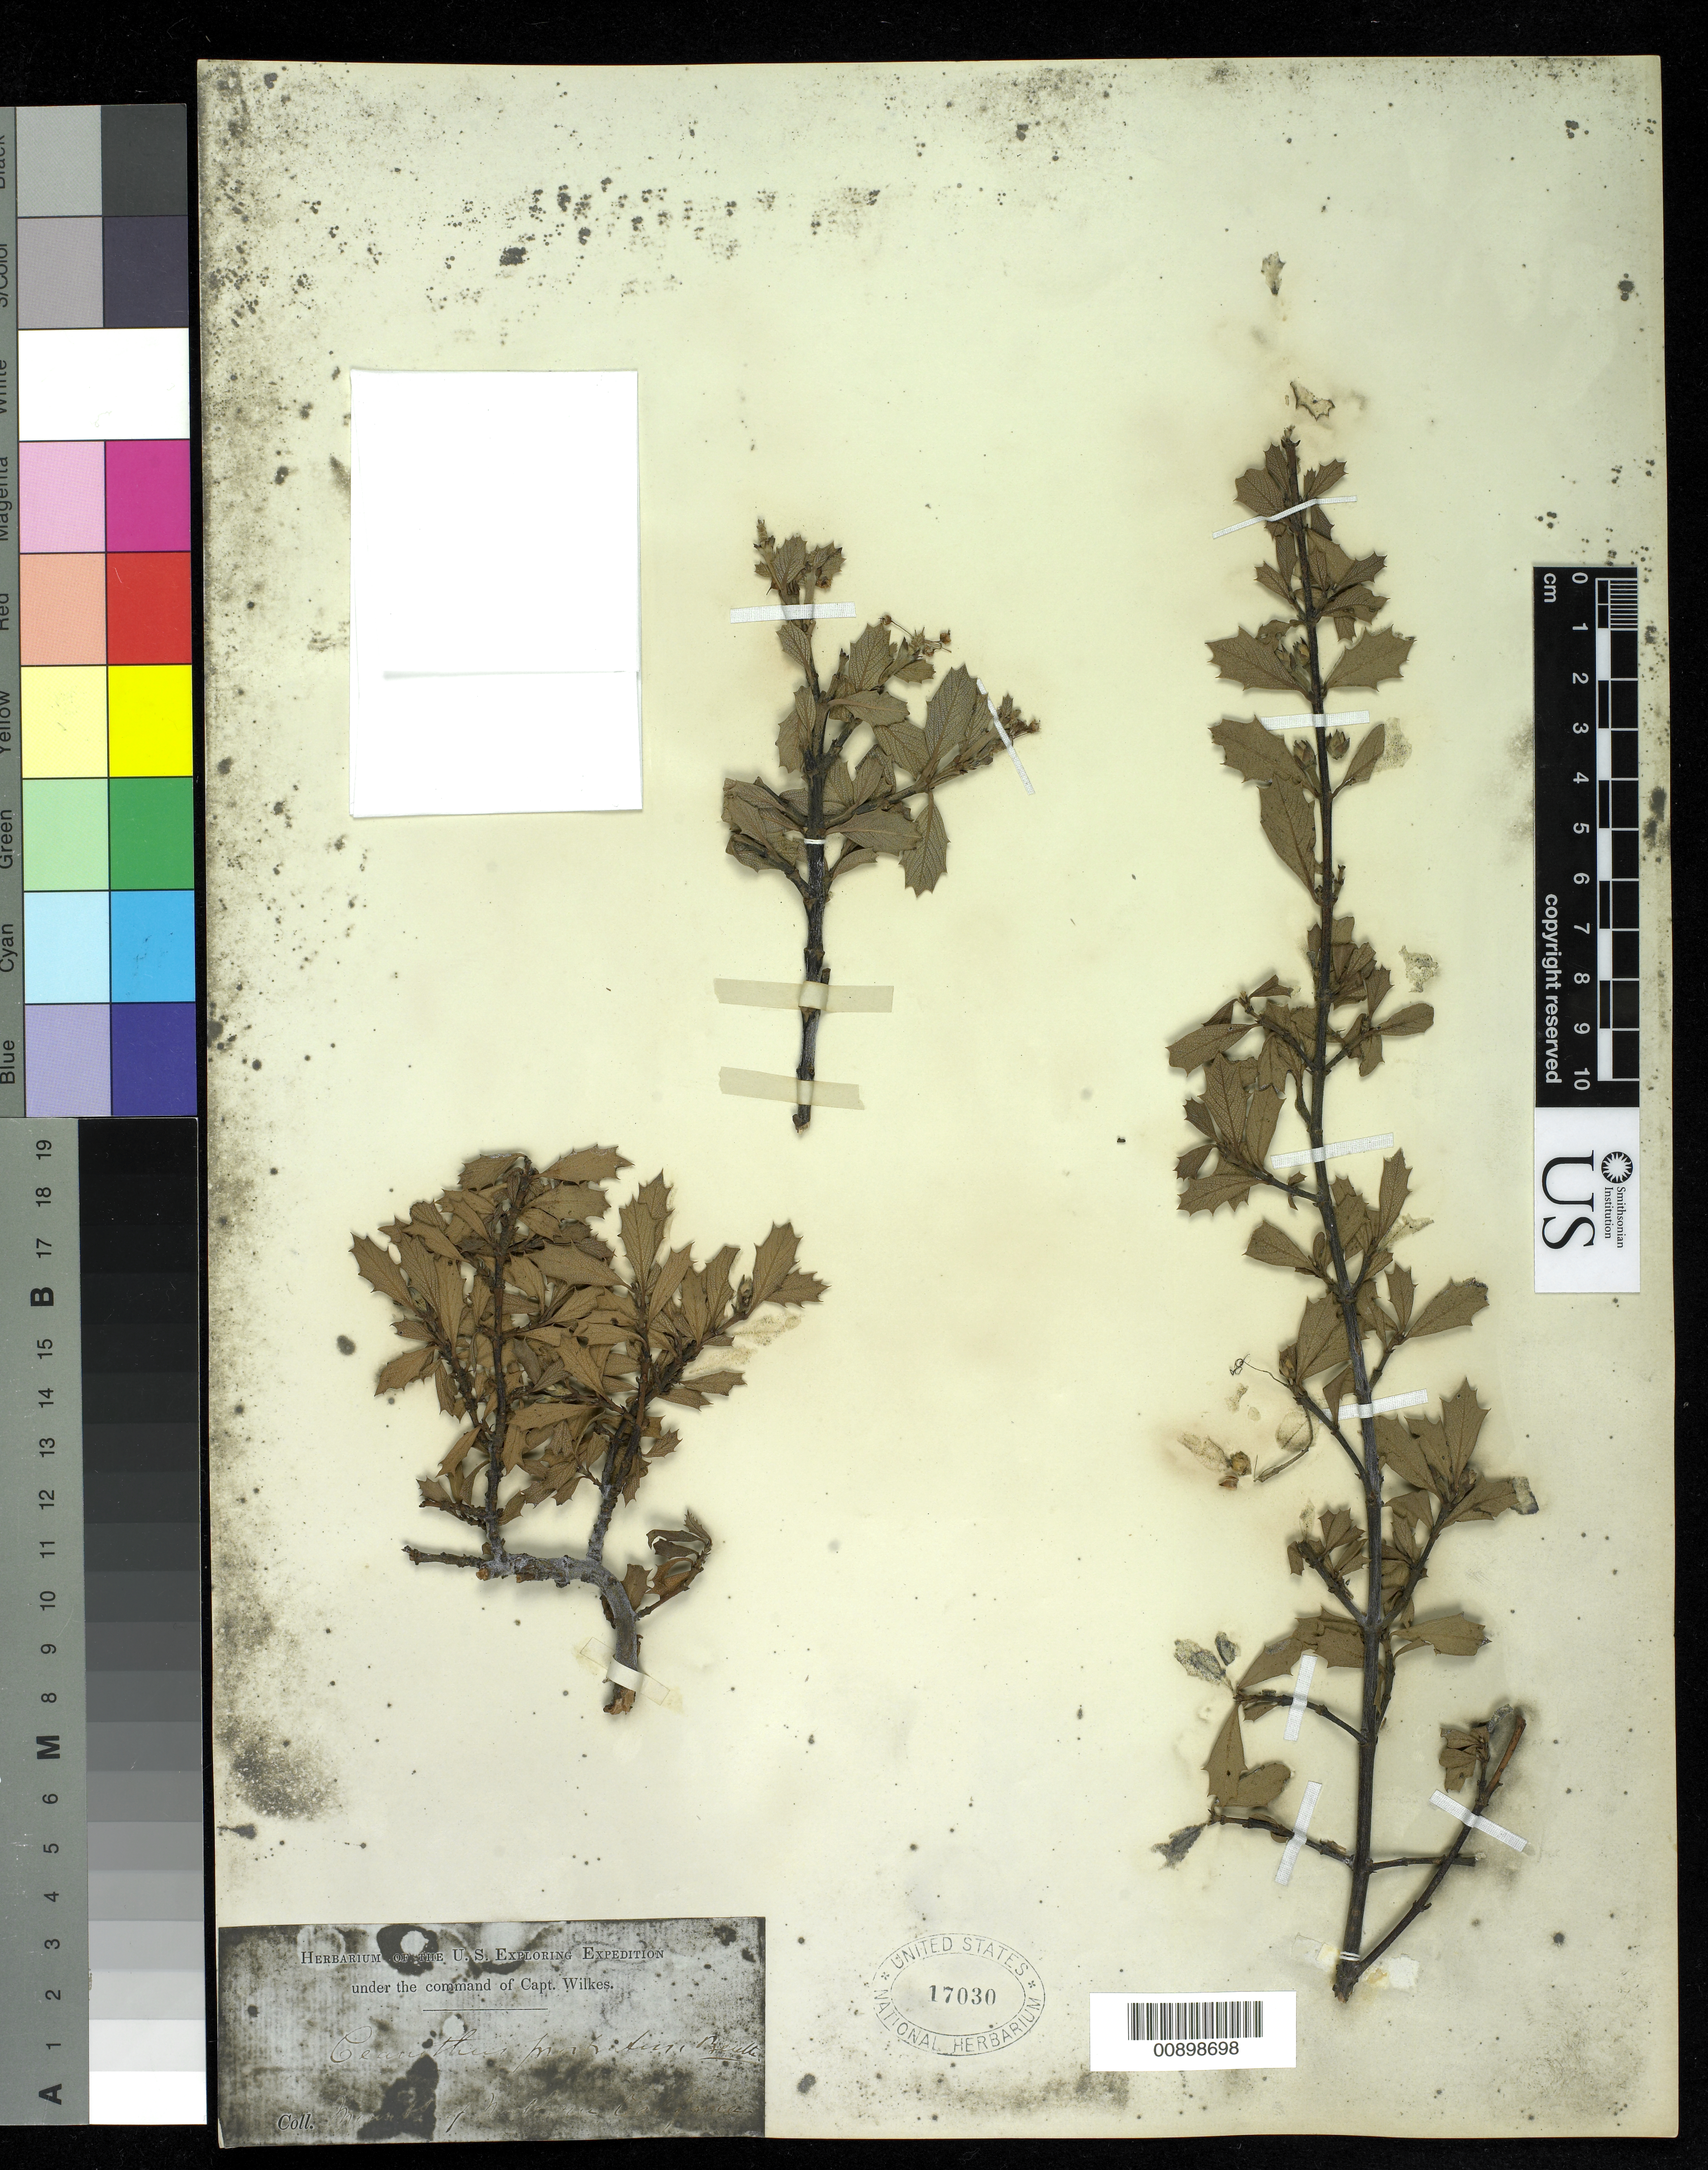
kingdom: Plantae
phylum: Tracheophyta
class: Magnoliopsida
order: Rosales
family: Rhamnaceae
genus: Ceanothus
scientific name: Ceanothus prostratus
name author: Benth.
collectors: Wilkes Explor. Exped.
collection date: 1838/1842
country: United States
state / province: California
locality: Mounts of Northern California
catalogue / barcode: US 17030